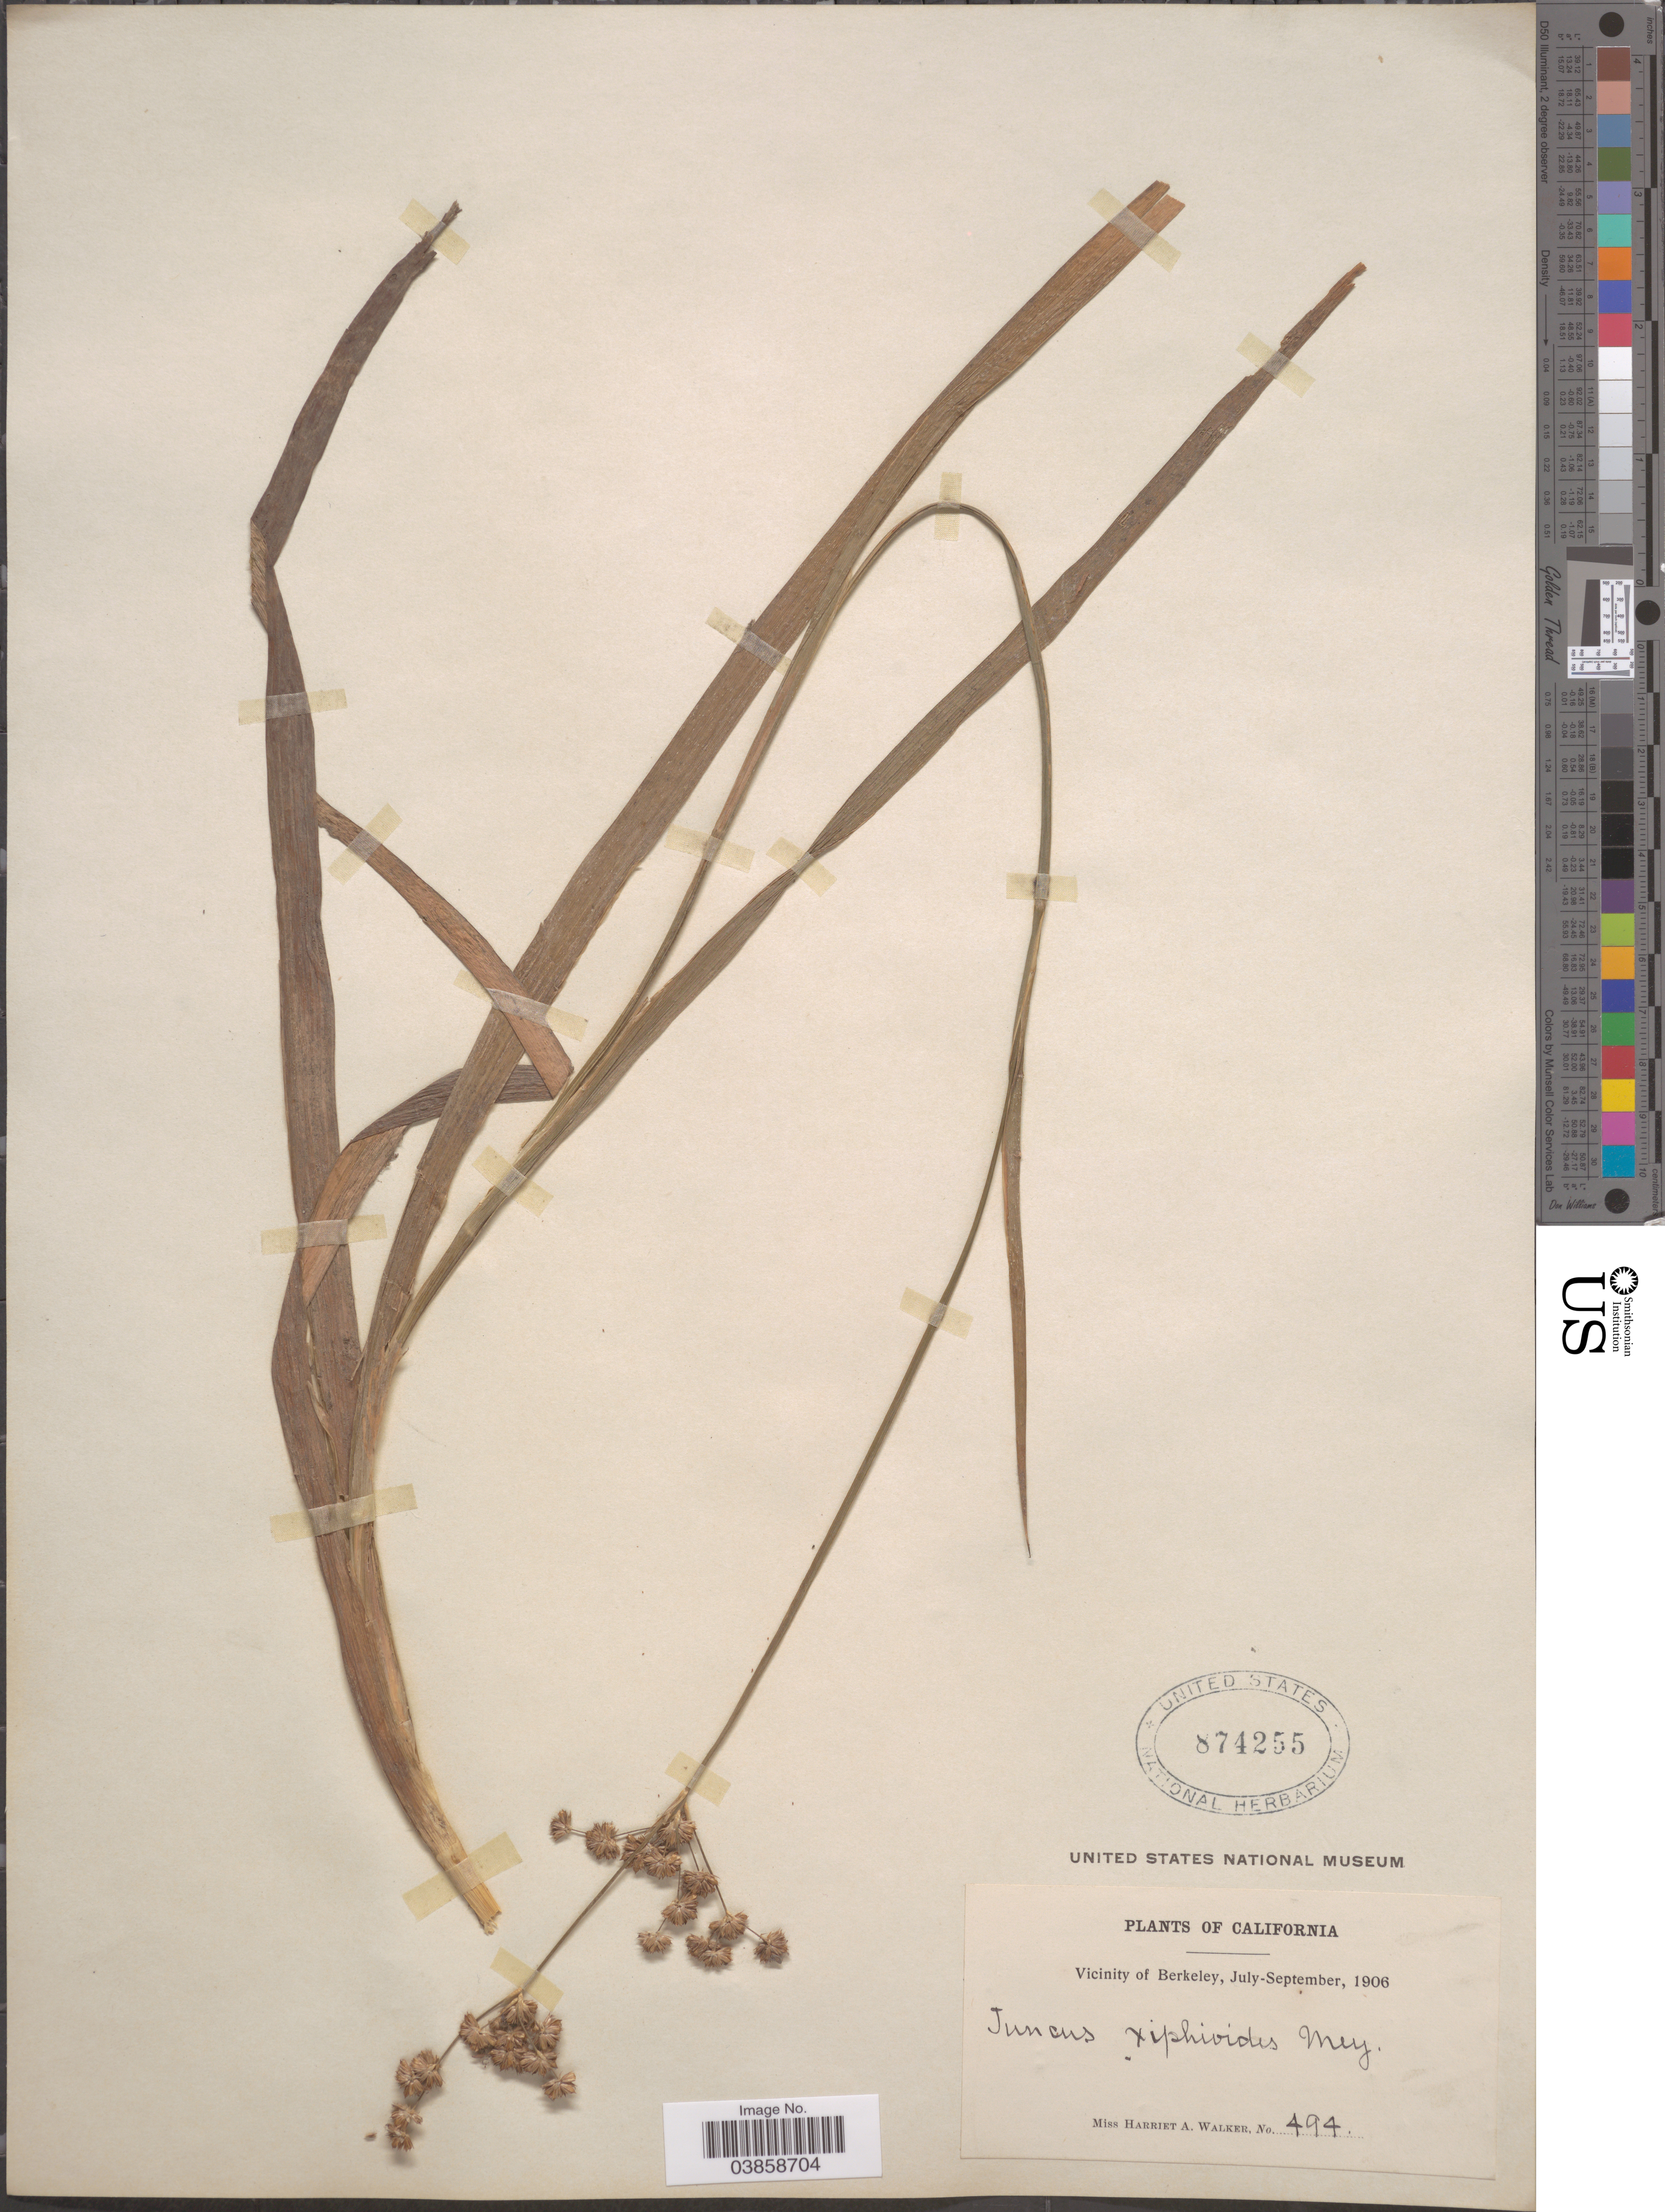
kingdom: Plantae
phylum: Tracheophyta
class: Liliopsida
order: Poales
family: Juncaceae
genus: Juncus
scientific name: Juncus xiphioides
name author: E. Mey.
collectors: H. Walker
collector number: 494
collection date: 1906-07/1906-09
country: United States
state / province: California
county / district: Alameda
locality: Vicinity of Berkeley.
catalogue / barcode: US 874255